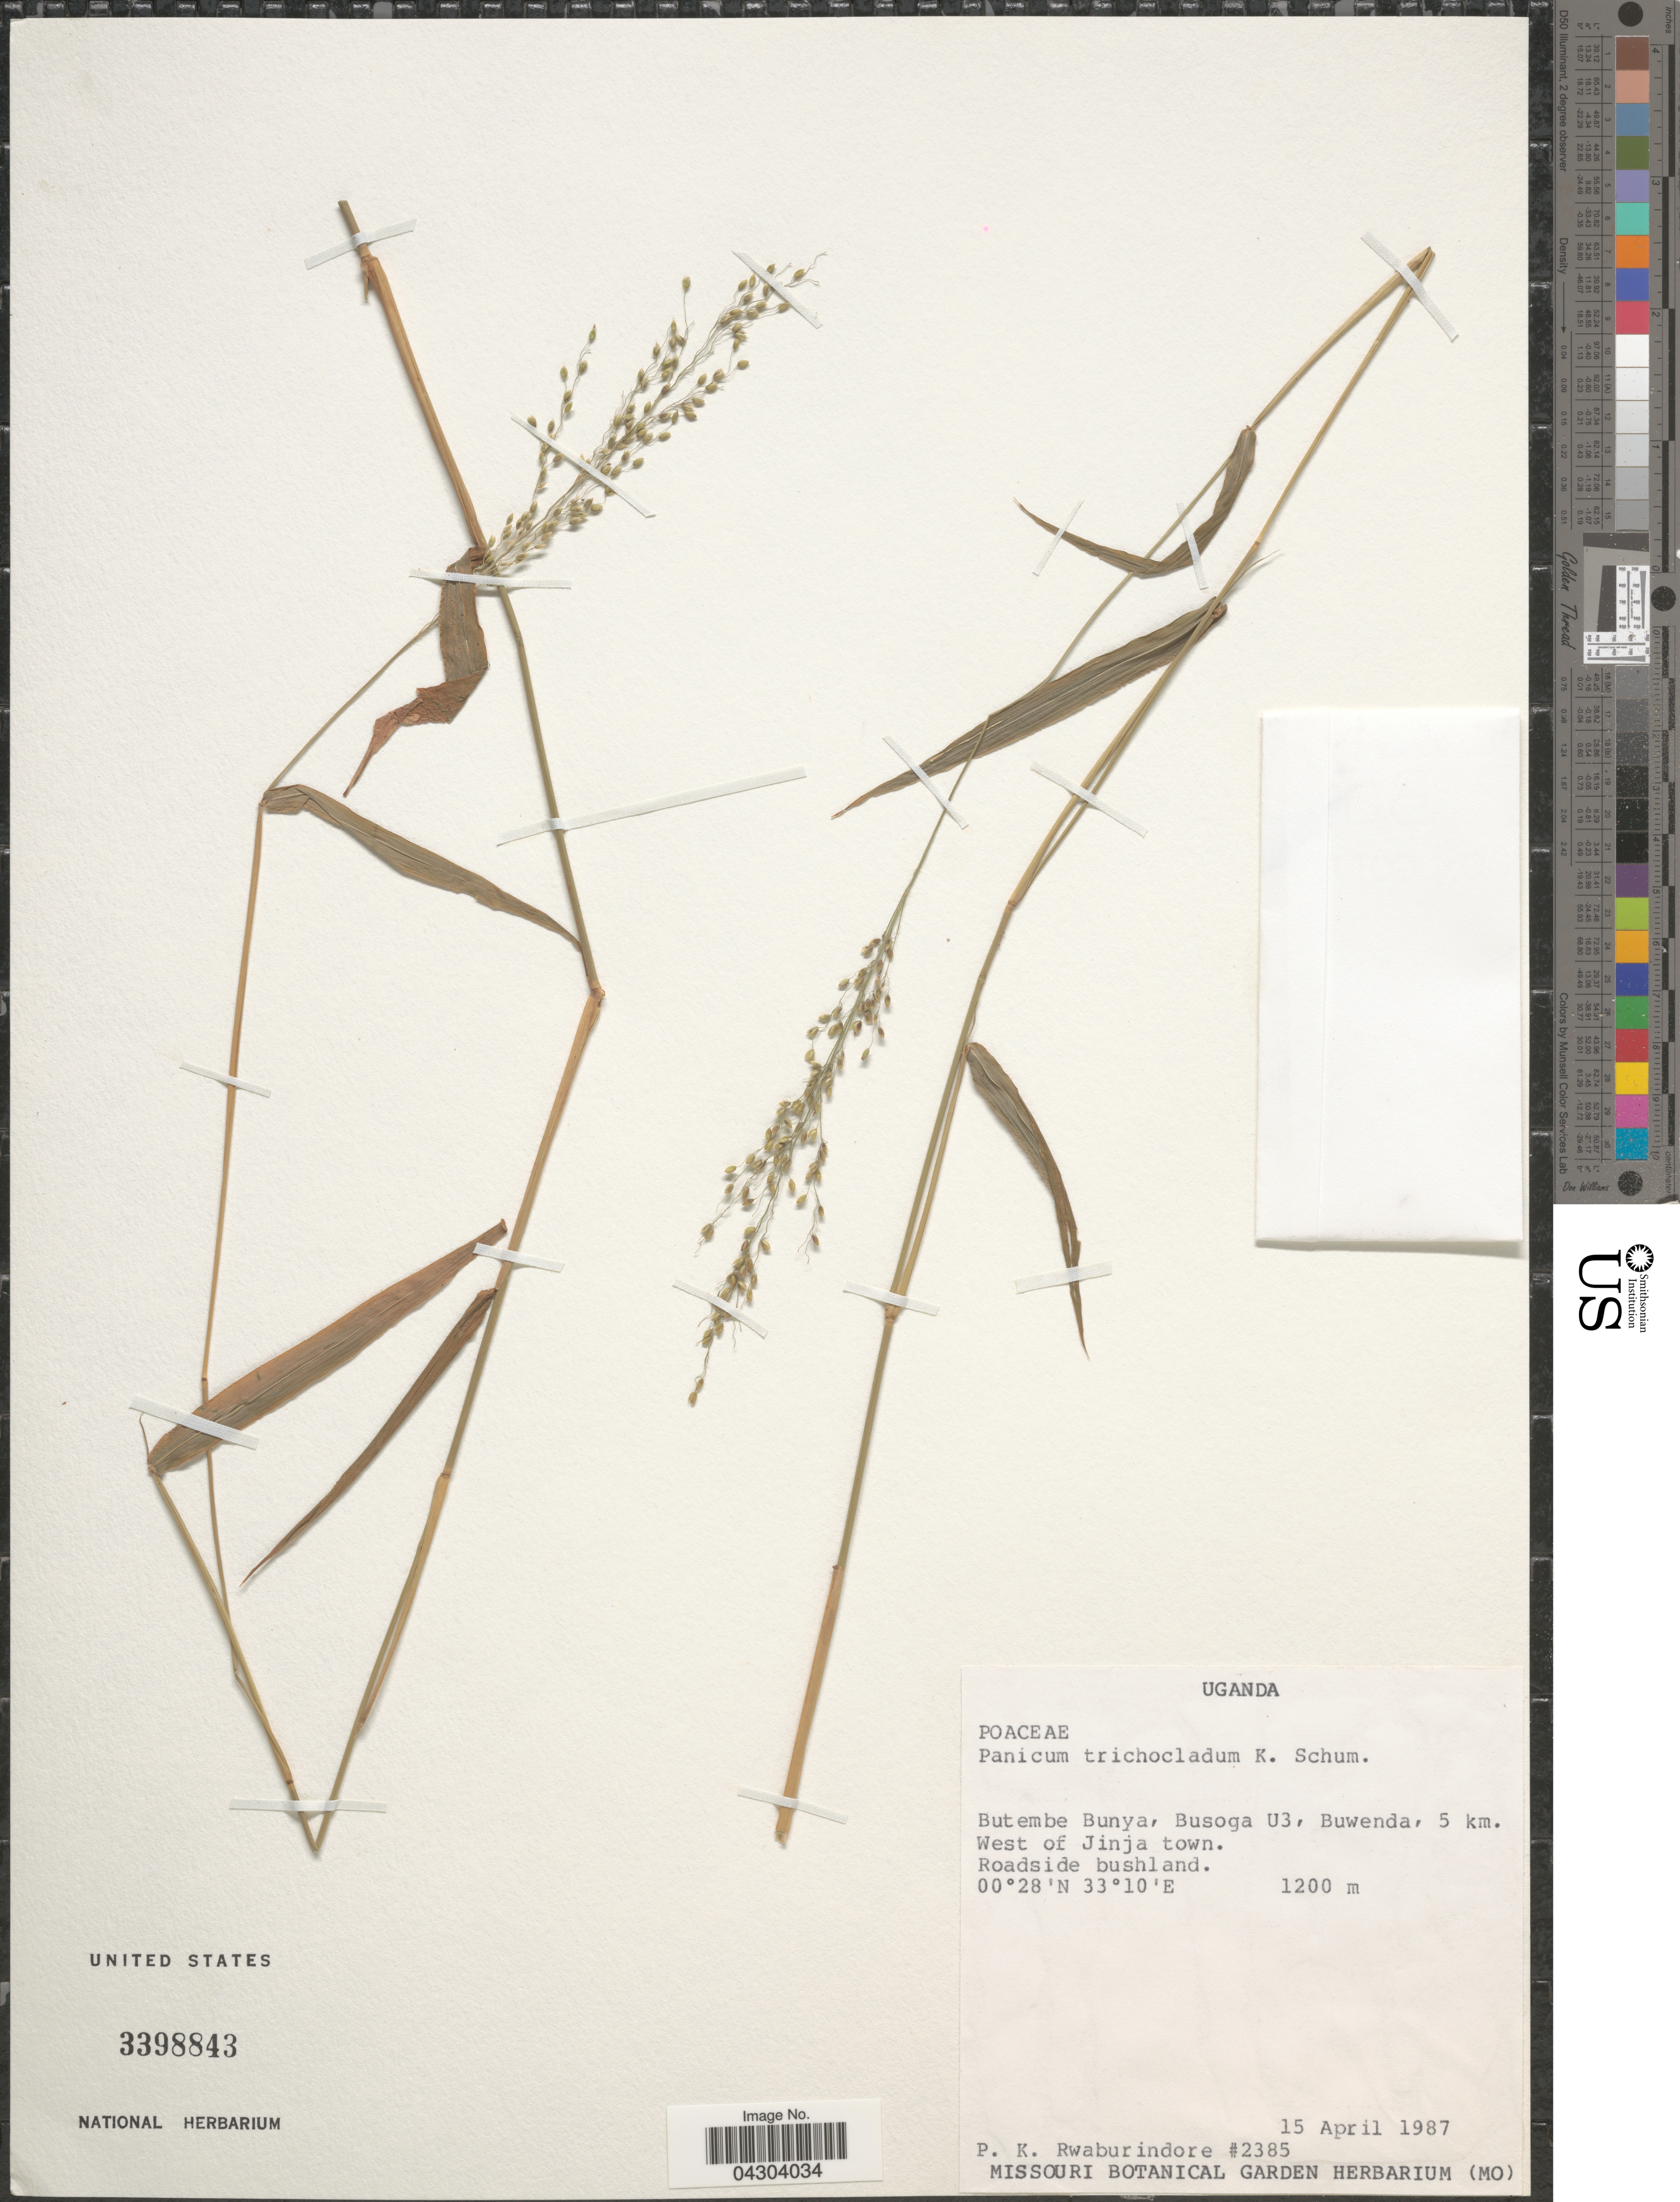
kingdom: Plantae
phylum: Tracheophyta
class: Liliopsida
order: Poales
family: Poaceae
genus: Panicum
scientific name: Panicum trichocladum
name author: Hack. ex K. Schum. in Engl.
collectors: P. Rwaburindore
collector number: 2385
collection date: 1987-04-15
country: Uganda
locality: Butembe Bunya, Busoga U3, Buwenda, 5 km. West of Jinga town.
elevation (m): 1200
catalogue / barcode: US 3398843